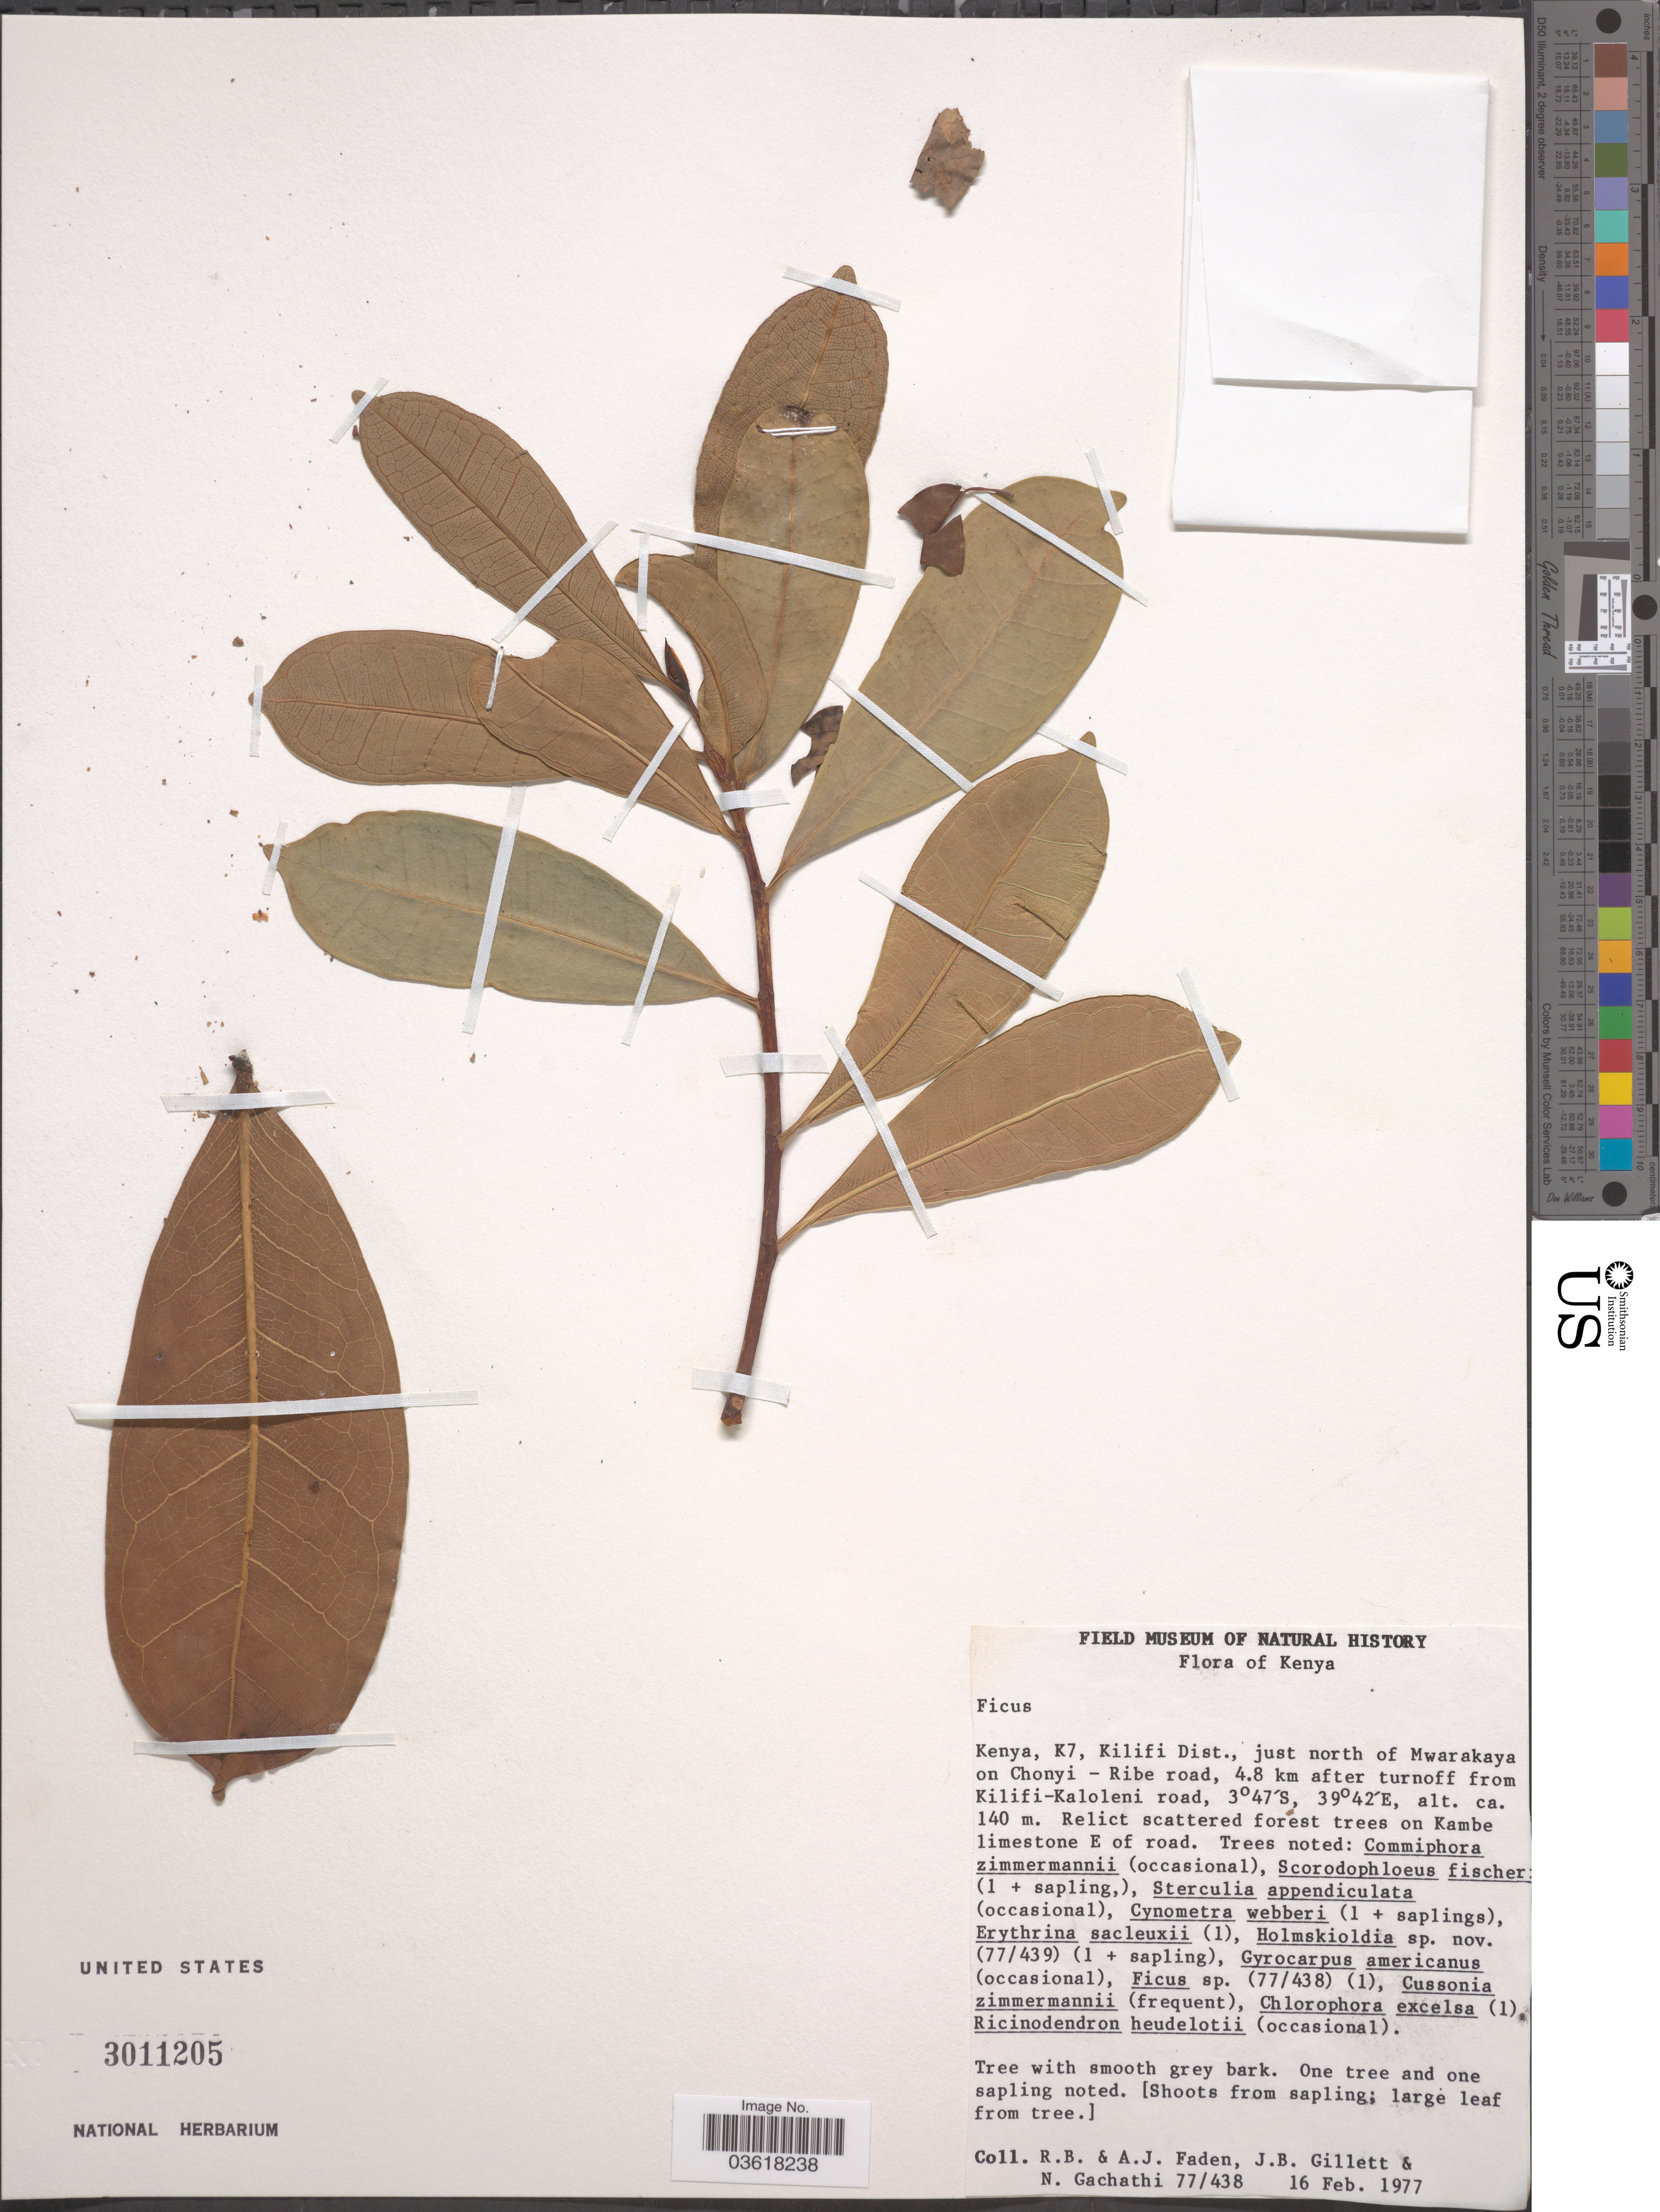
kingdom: Plantae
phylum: Tracheophyta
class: Magnoliopsida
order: Rosales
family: Moraceae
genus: Ficus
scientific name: Ficus sp.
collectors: R. B. Faden, A. J. Faden, J. B. Gillett & N. Gachathi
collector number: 77/348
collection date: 1977-02-16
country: Kenya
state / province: Kilifi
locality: K7, Kilifi Dist., just north of Mwarakaya on Chonyi - Ribe road, 4.8 km after turnoff from Kilifi-Kaloleni road.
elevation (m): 140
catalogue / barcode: US 3011205